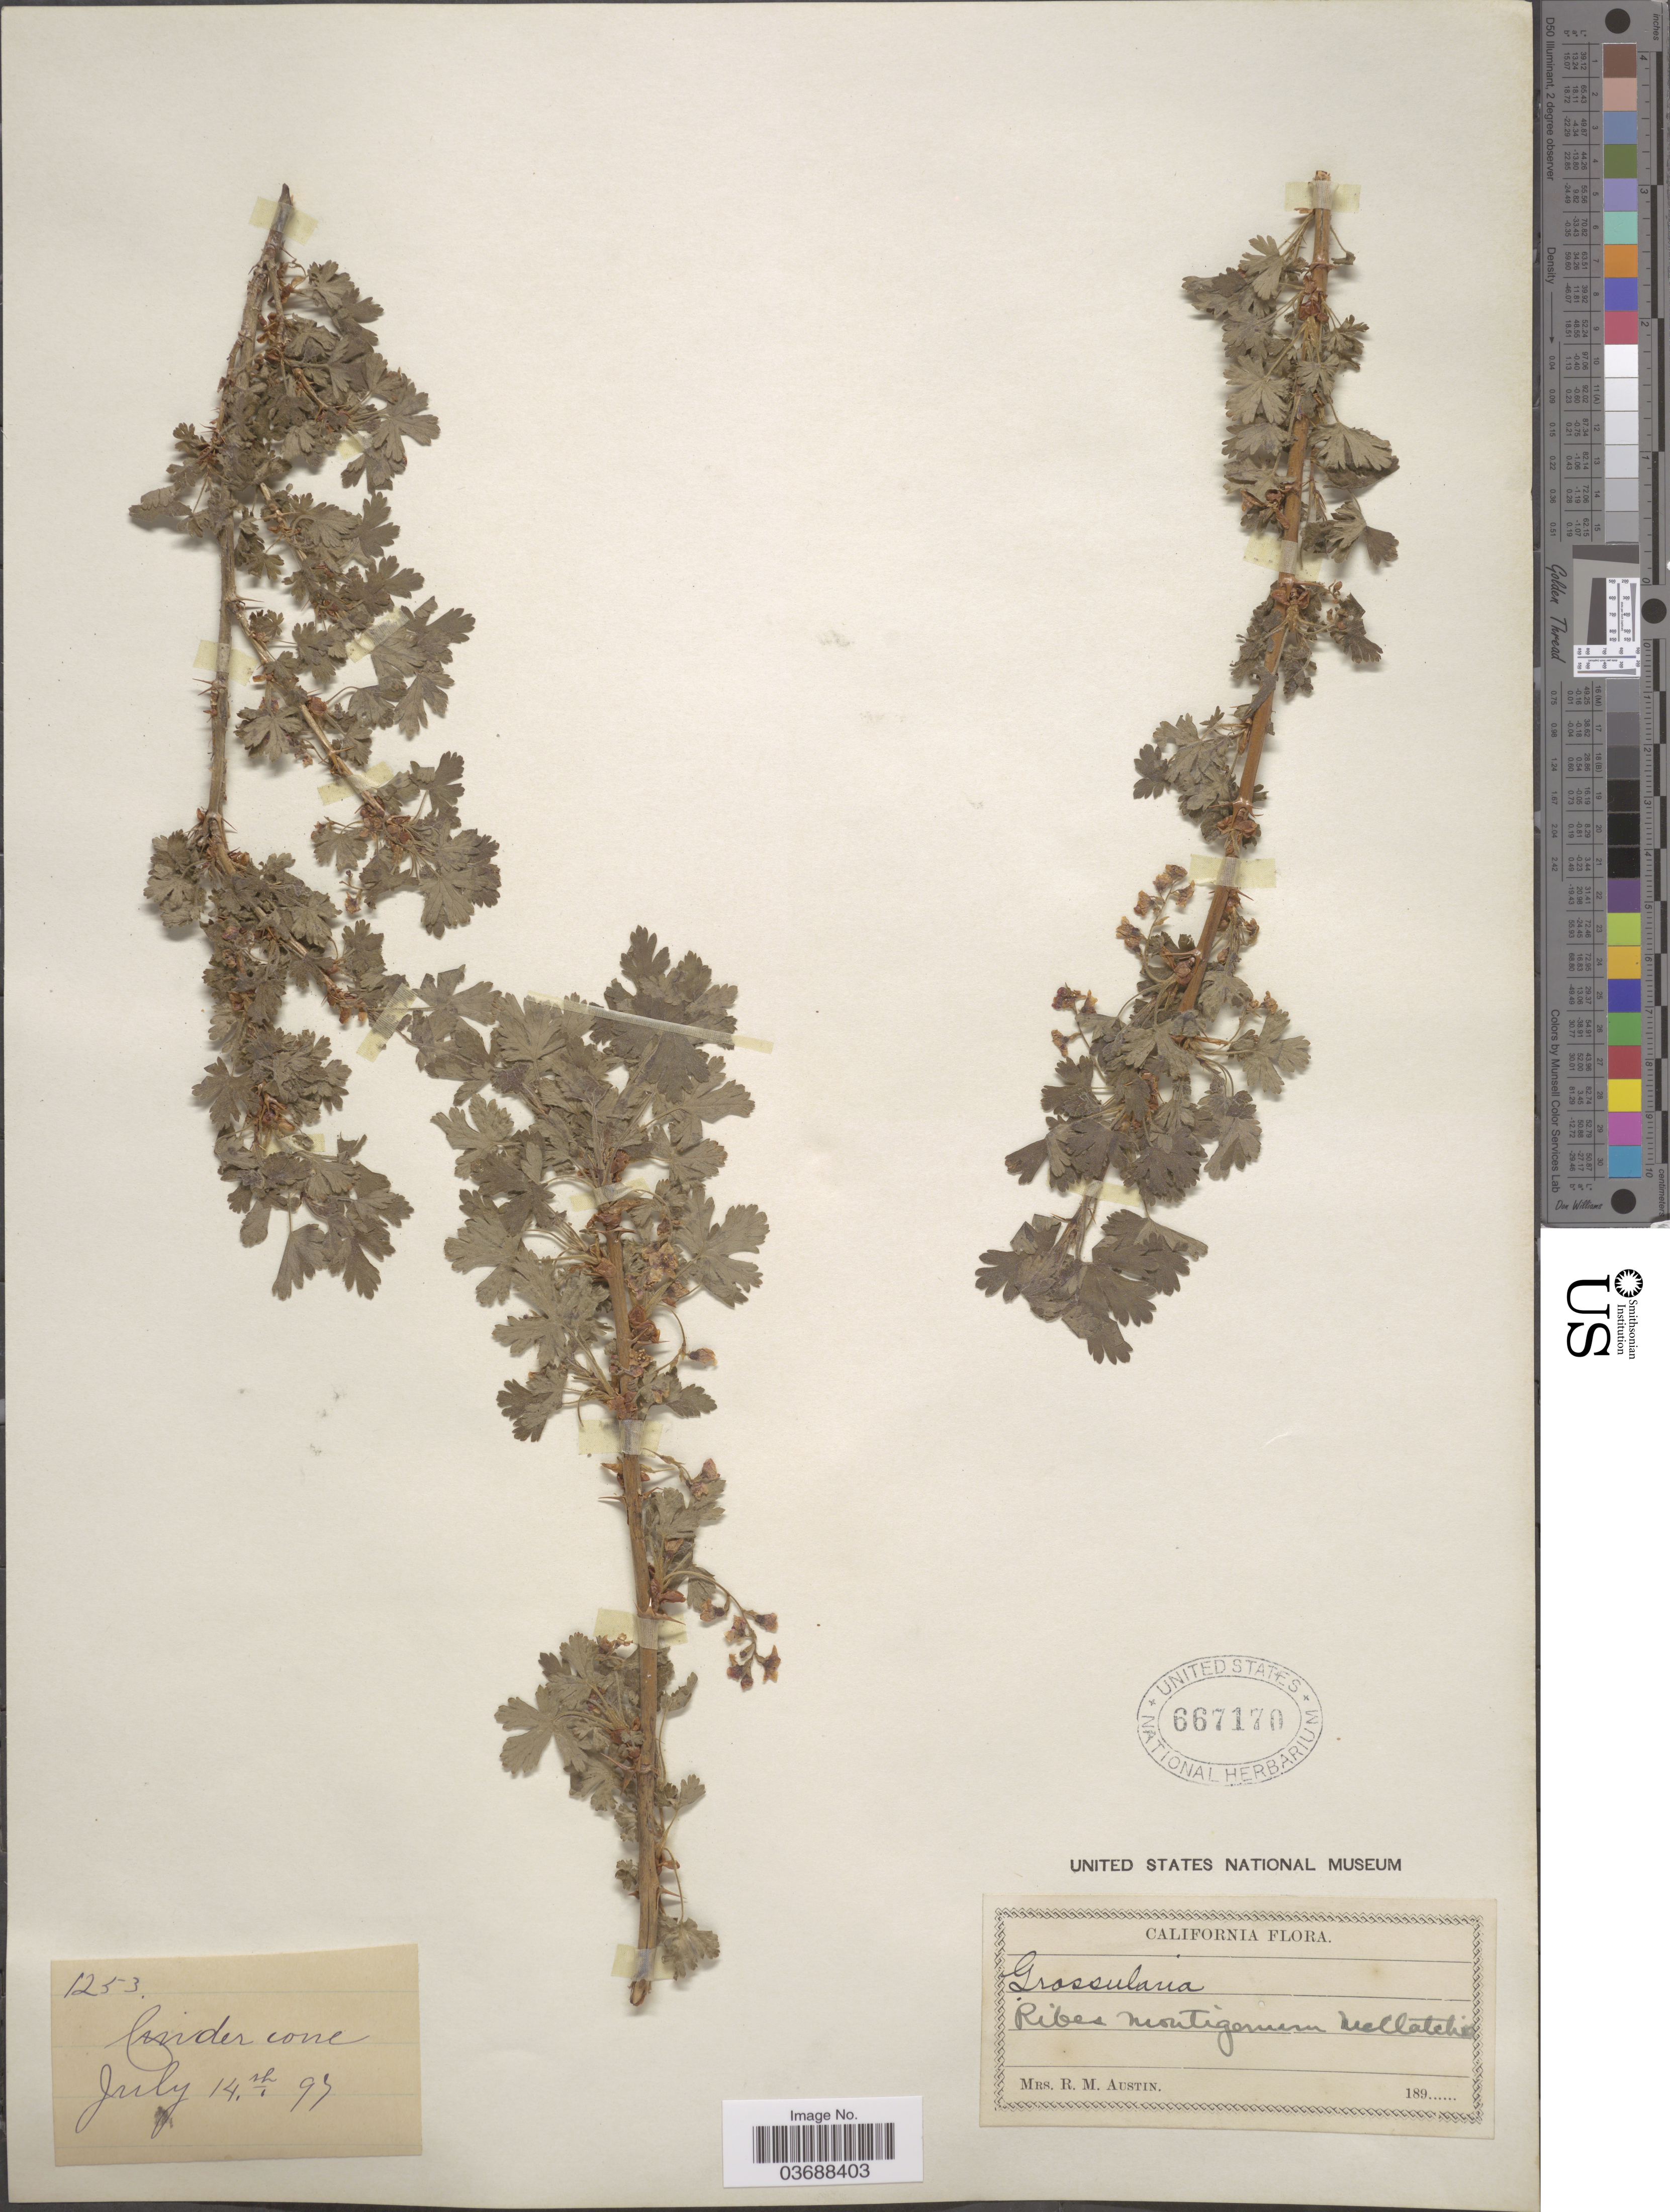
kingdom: Plantae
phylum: Tracheophyta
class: Magnoliopsida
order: Saxifragales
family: Grossulariaceae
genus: Ribes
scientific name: Ribes montigenum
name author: McClatchie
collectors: R. Austin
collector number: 1253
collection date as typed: Transcribed d/m/y: 14/7/97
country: United States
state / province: California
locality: Cinder cone.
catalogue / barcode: US 667170